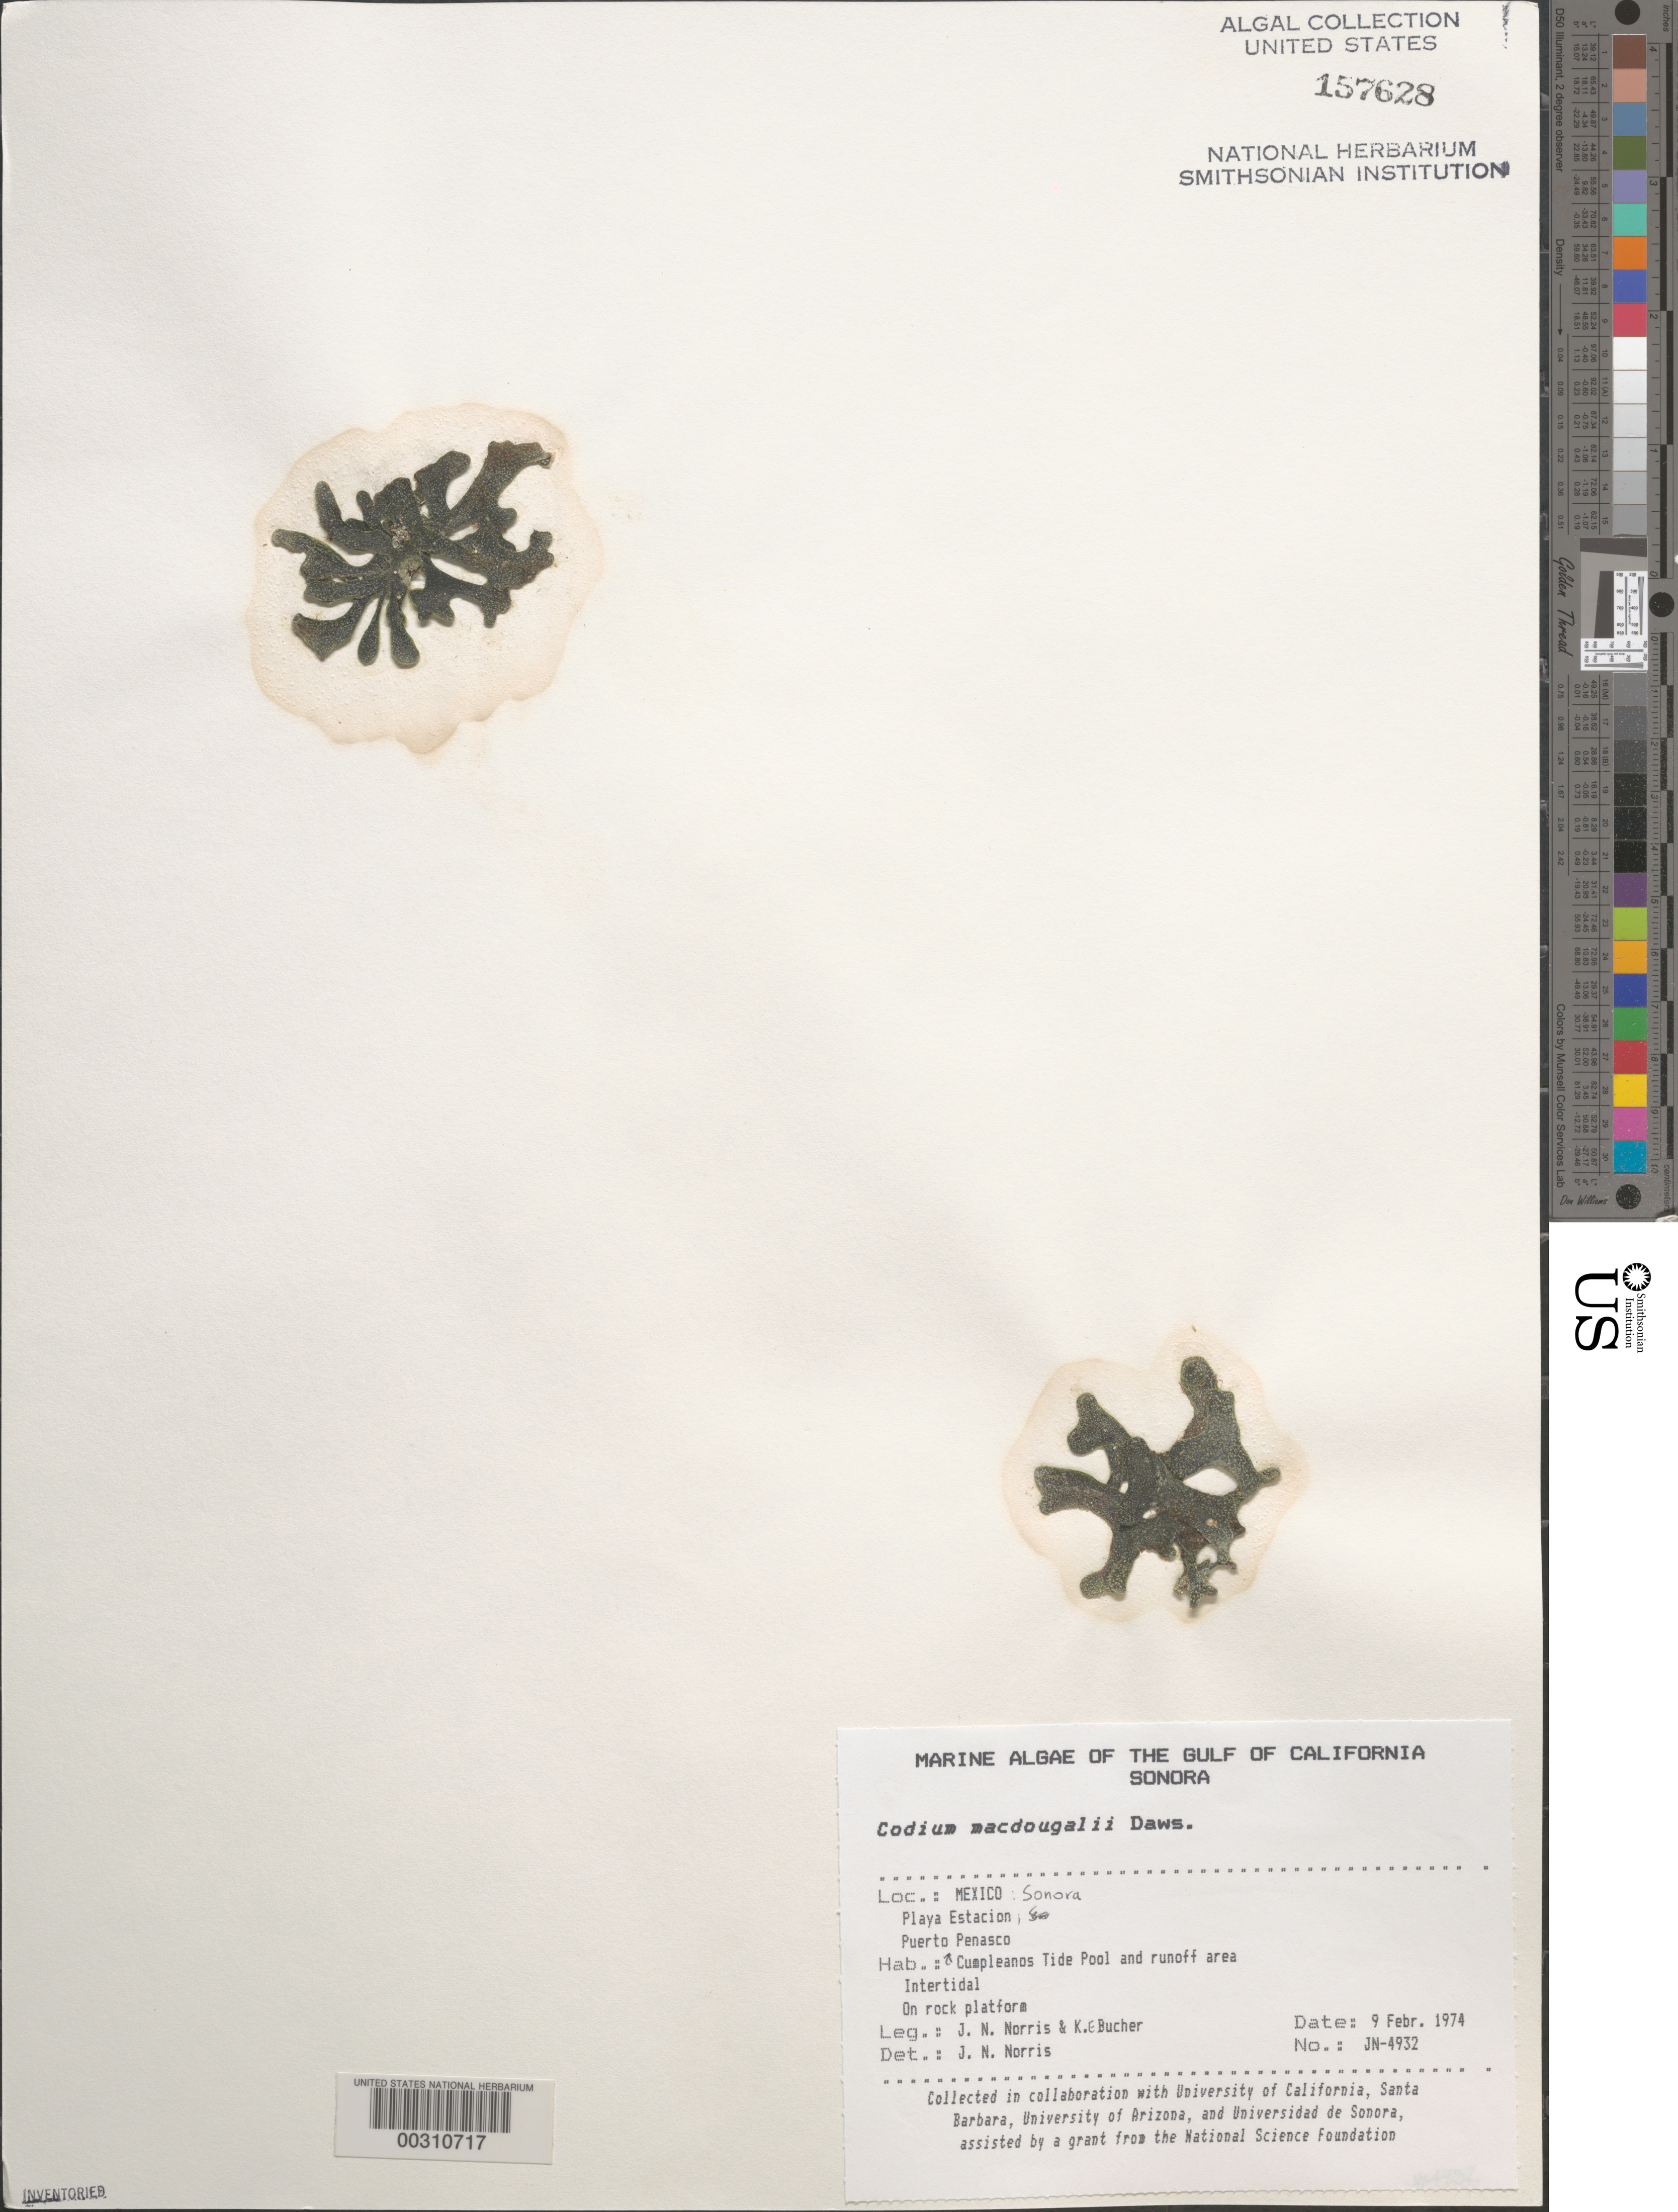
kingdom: Plantae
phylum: Chlorophyta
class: Ulvophyceae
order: Bryopsidales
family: Codiaceae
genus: Codium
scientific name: Codium brandegeei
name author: Setch. & N.L. Gardner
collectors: J. N. Norris & K. E. Bucher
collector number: JN-4932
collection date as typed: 09 Feb 1974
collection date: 1974-02-09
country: Mexico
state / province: Sonora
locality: Playa Estacion, Puerto Penasco, Cumpleanos tide pool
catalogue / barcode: US 157628